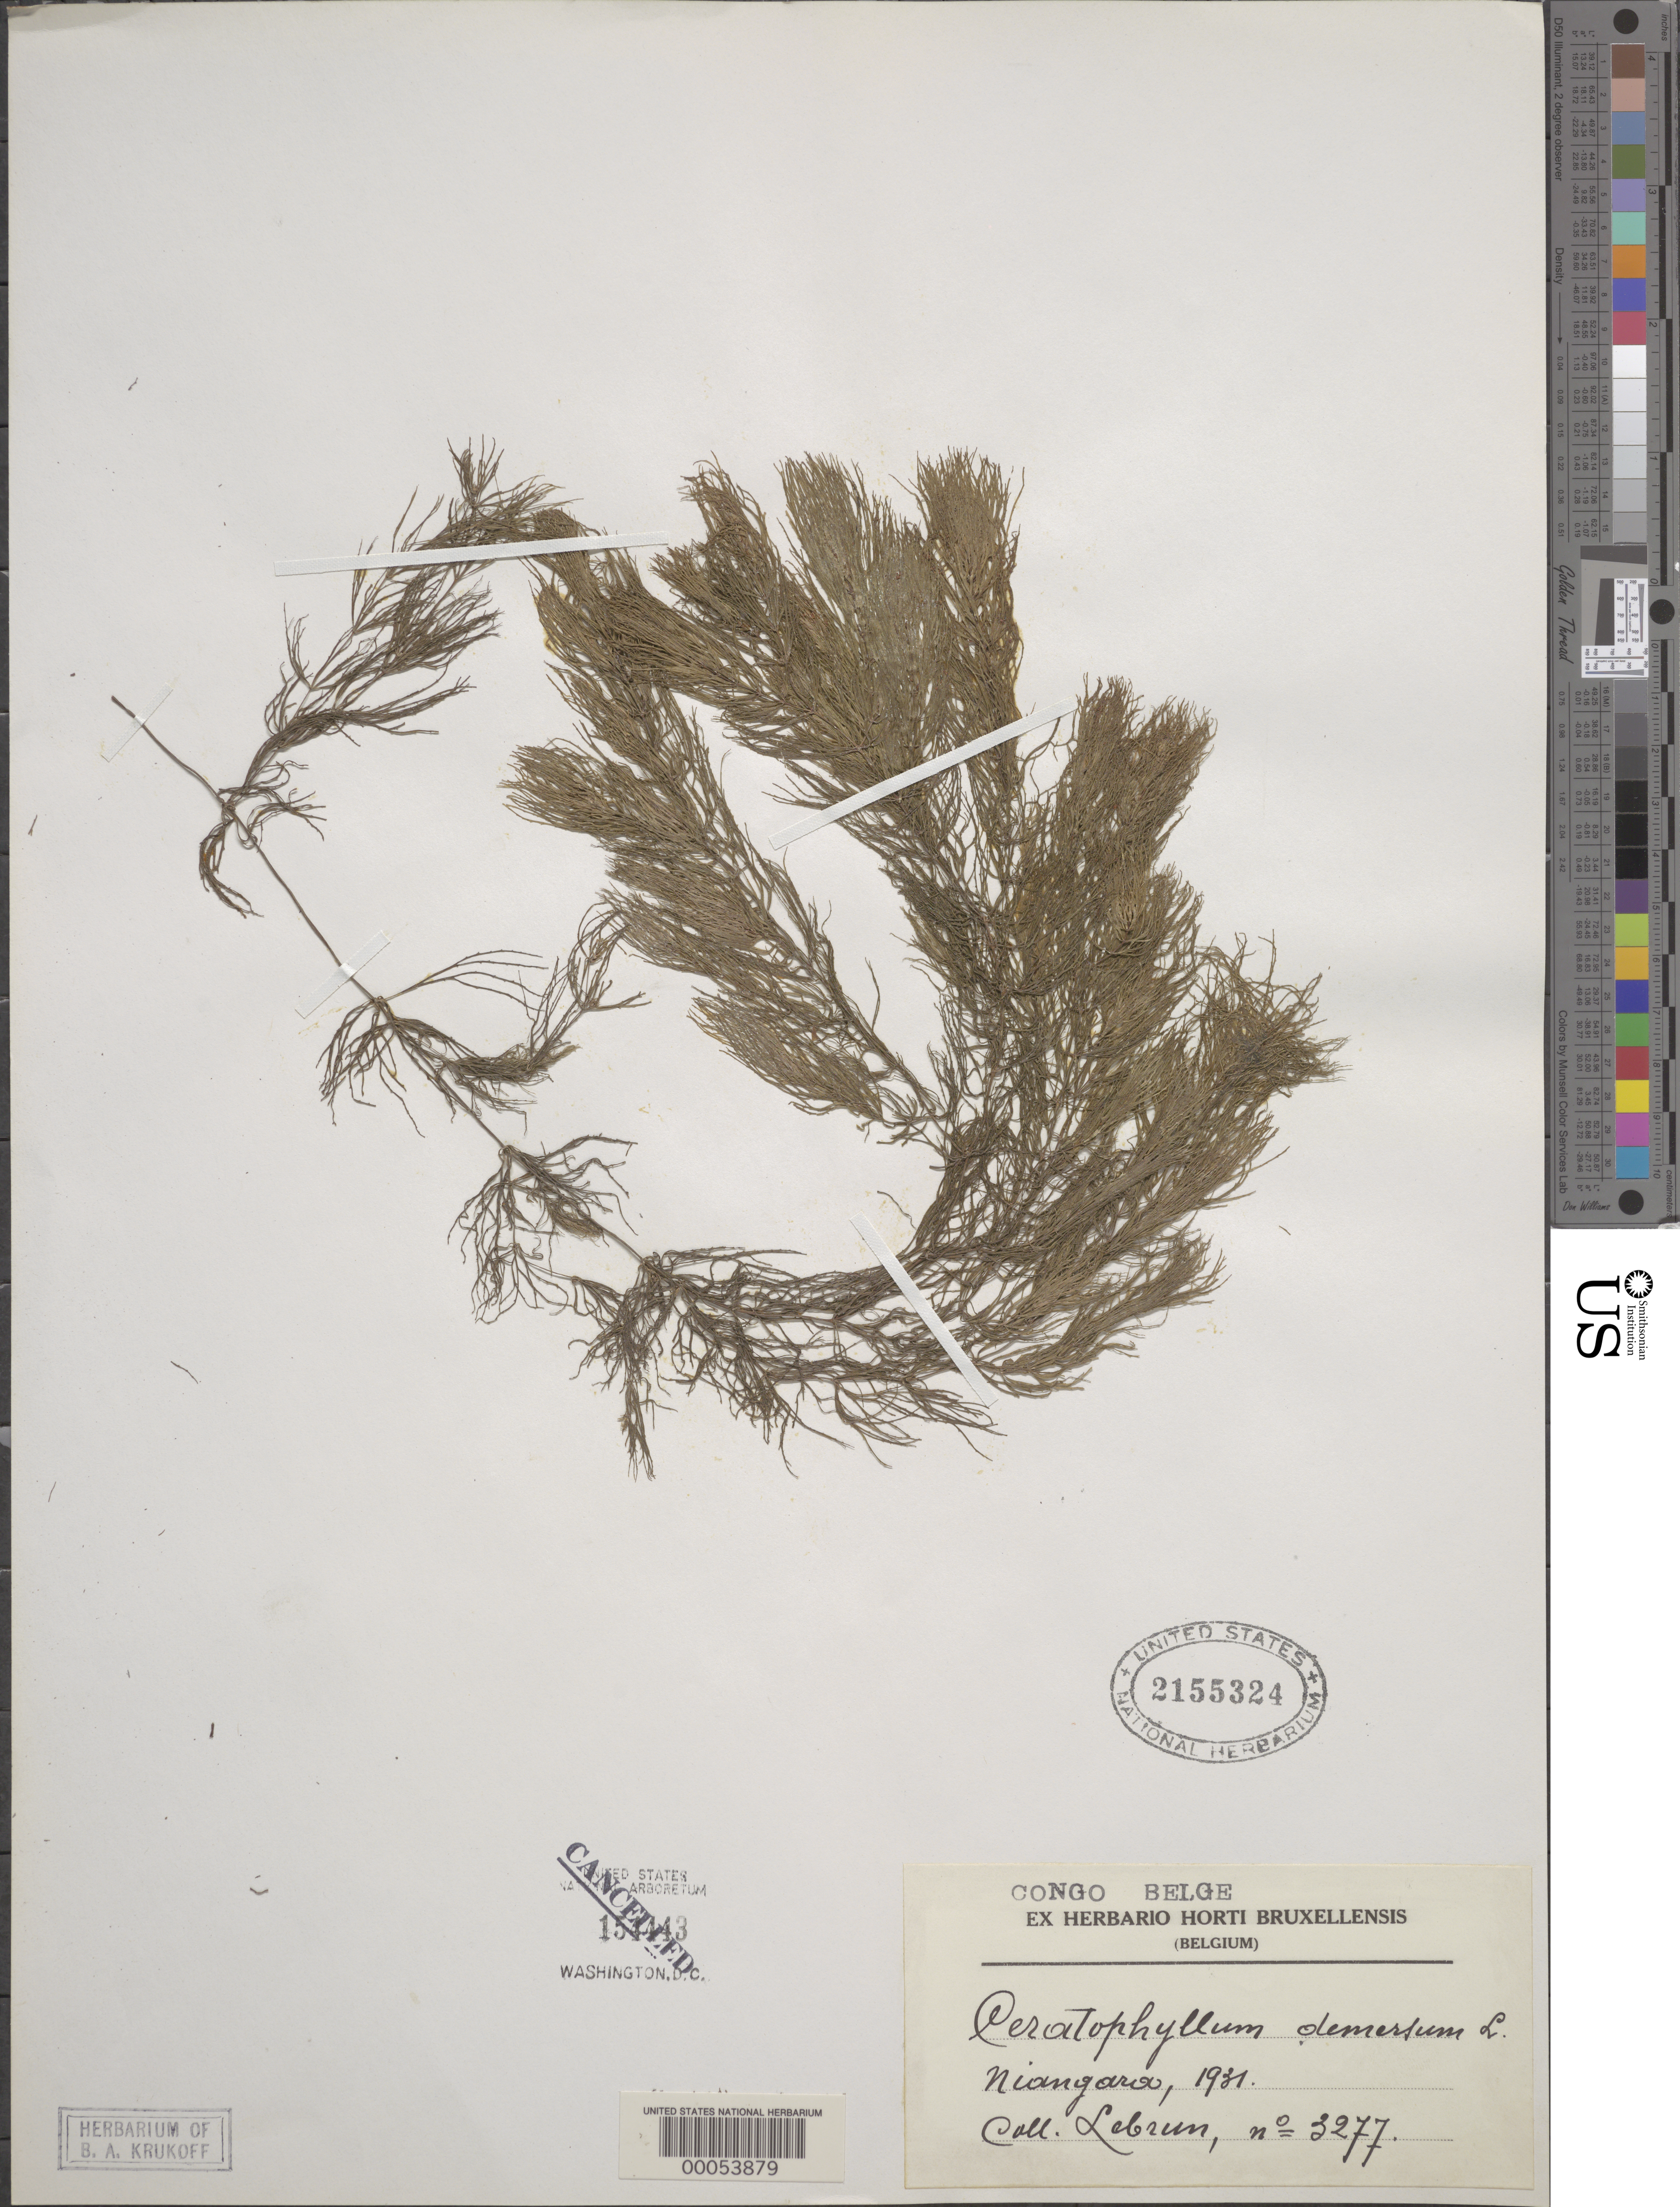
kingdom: Plantae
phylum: Tracheophyta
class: Magnoliopsida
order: Ceratophyllales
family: Ceratophyllaceae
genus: Ceratophyllum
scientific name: Ceratophyllum demersum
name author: L.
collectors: J.A. Lebrun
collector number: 3277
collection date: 1931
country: Congo, Democratic Republic of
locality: Congo Belge. Niangara.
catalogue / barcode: US 2155324